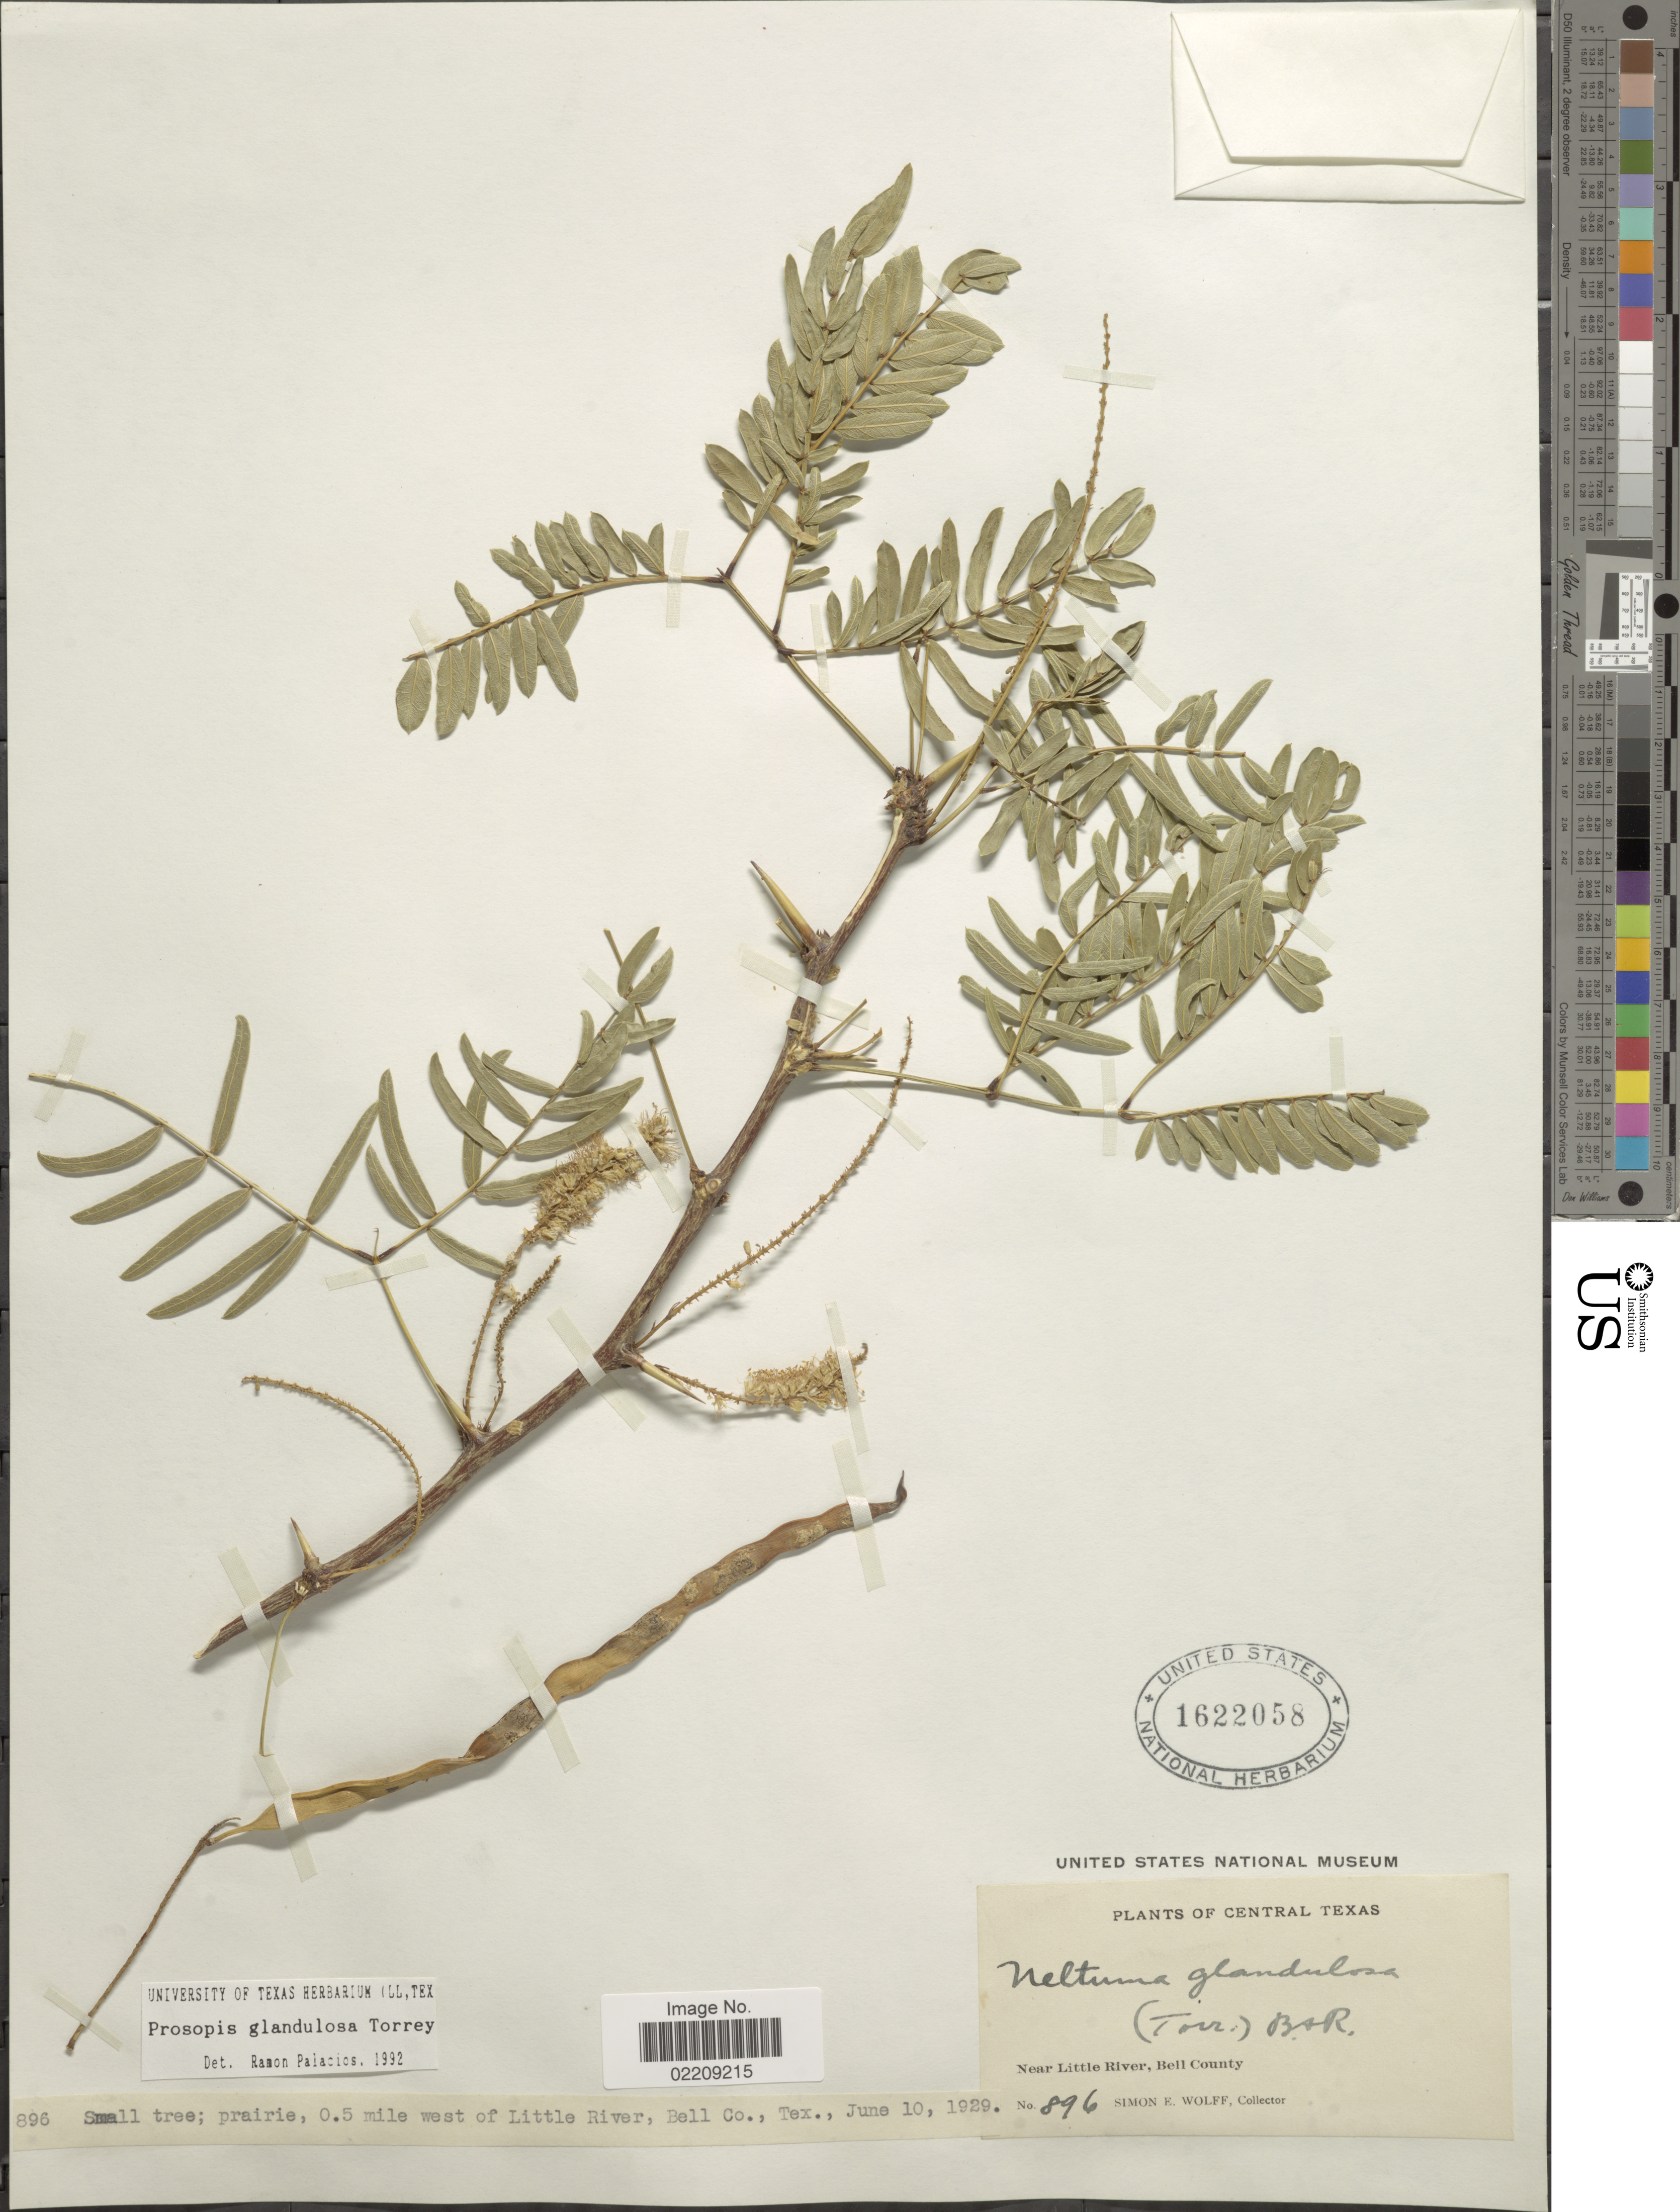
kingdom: Plantae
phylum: Tracheophyta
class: Magnoliopsida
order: Fabales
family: Fabaceae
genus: Neltuma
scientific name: Neltuma glandulosa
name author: (Torr.) Britton & Rose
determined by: Strong, Mark T., (BOT), Smithsonian Institution - National Museum of Natural History (UNITED STATES)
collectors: S. E. Wolff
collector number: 896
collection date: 1929-06-10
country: United States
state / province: Texas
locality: Central Texas, Near Little River, Bell County, 0.5 mile west of Little River, Bell Co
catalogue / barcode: US 1622058